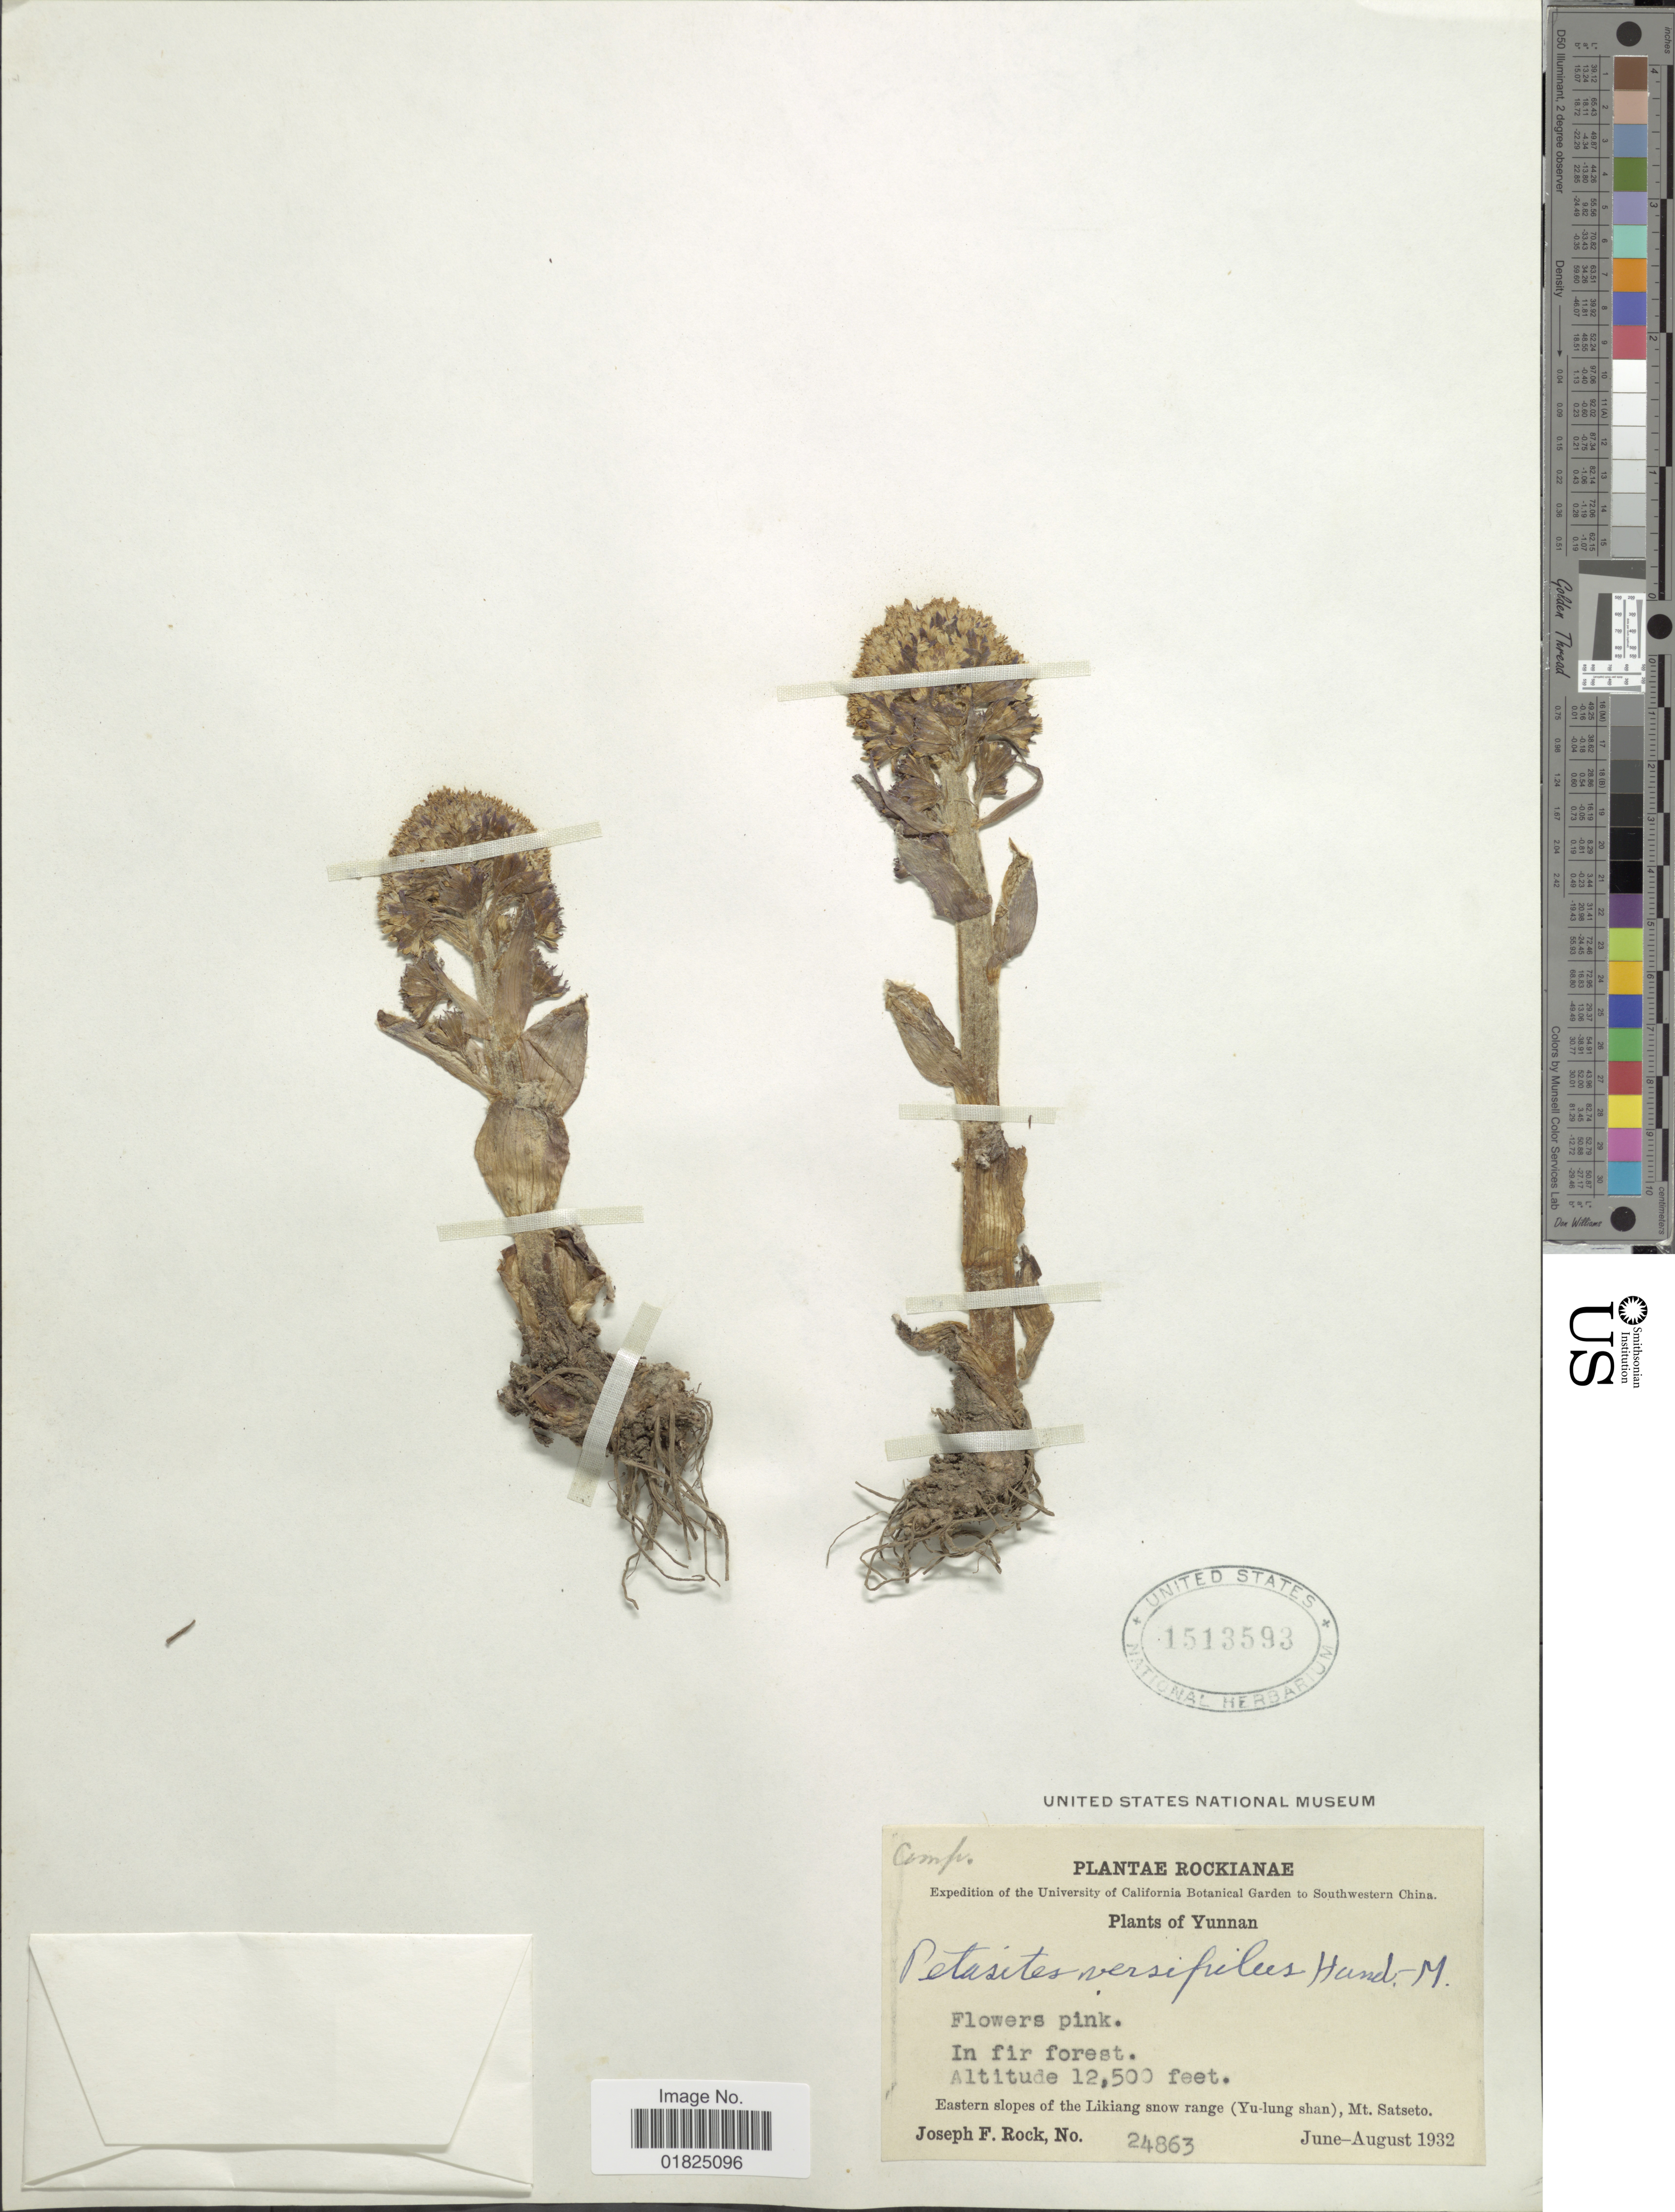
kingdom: Plantae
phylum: Tracheophyta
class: Magnoliopsida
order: Asterales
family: Asteraceae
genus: Petasites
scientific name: Petasites versipilus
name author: Hand.-Mazz.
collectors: J. F. Rock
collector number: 24863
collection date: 1932-06/1932-08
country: China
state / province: Yunnan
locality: Rockianae, In fir forest, Eastern slopes of the Likiang snow range (Yu-lung shan), Mt Satseto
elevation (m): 3810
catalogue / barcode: US 1513593